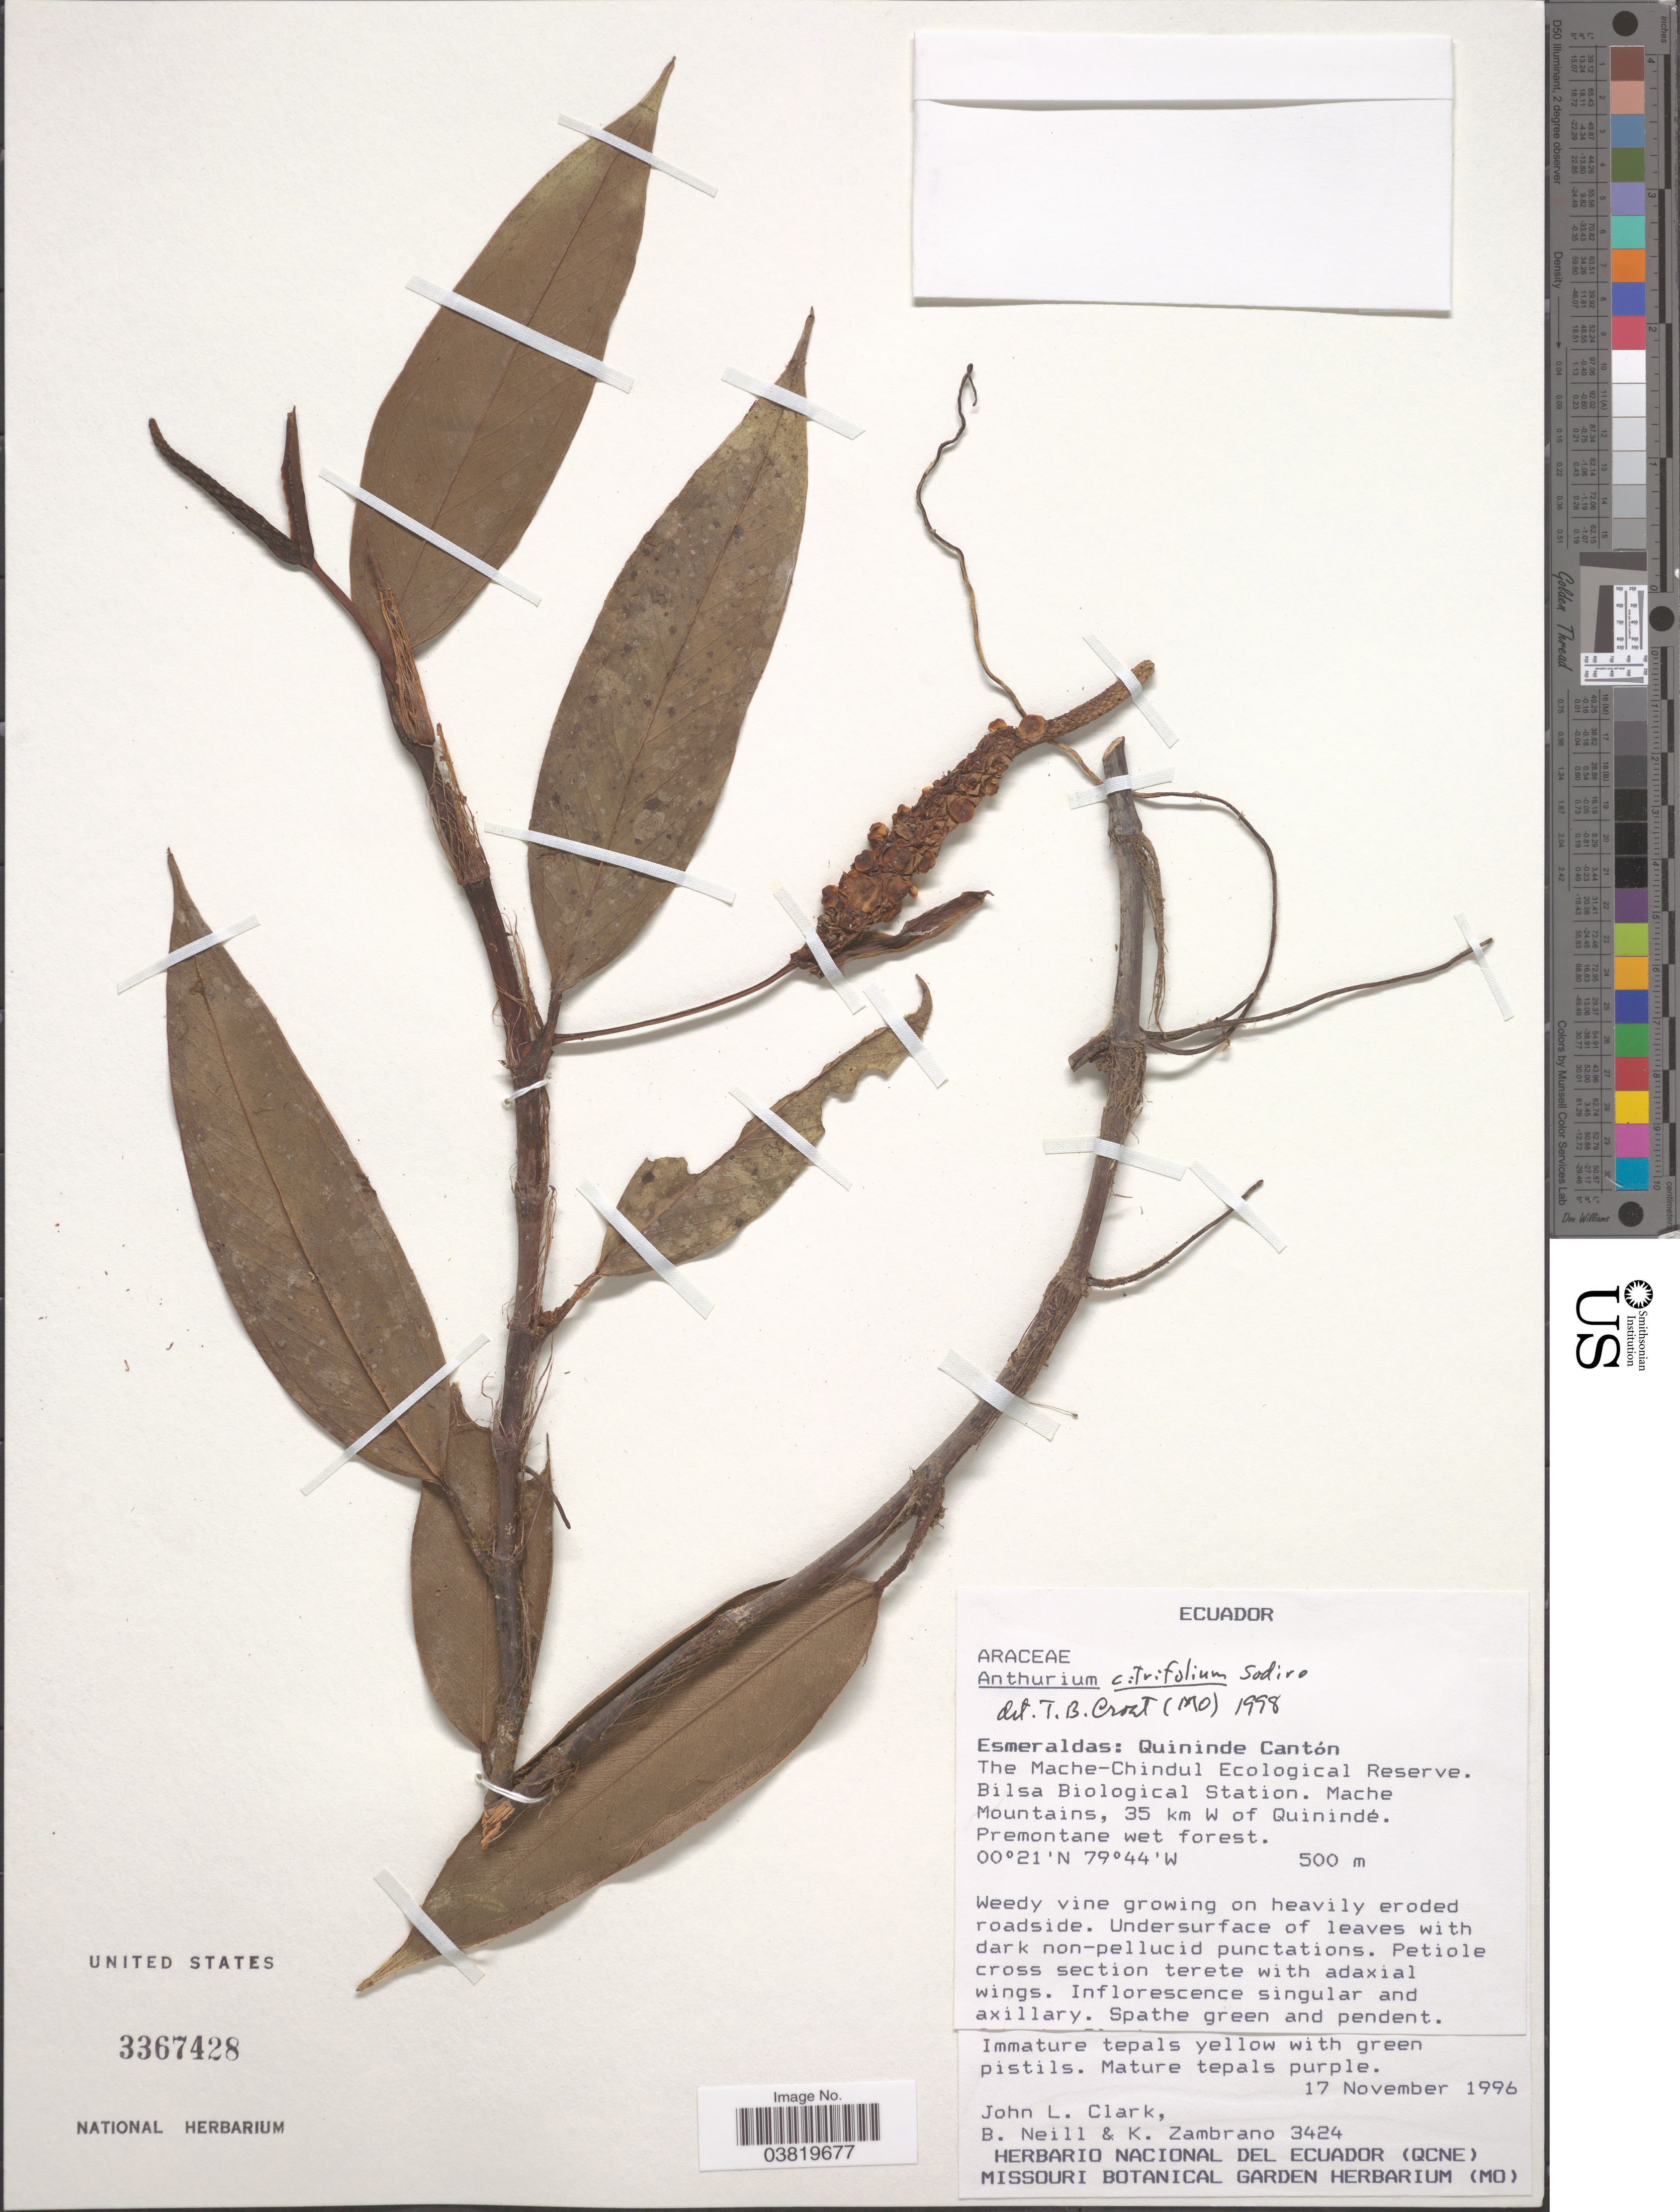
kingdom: Plantae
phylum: Tracheophyta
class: Liliopsida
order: Alismatales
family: Araceae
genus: Anthurium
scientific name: Anthurium citrifolium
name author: Sodiro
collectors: J. L. Clark, B. Neill & K. Zambrano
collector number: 3424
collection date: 1996-11-17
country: Ecuador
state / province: Esmeraldas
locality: Quininde Cantón. The Mache-Chindul Ecological Reserve. Bilsa Biological Station. Mache Mountains, 35 km W of Quinindé.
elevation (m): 500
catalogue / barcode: US 3367428